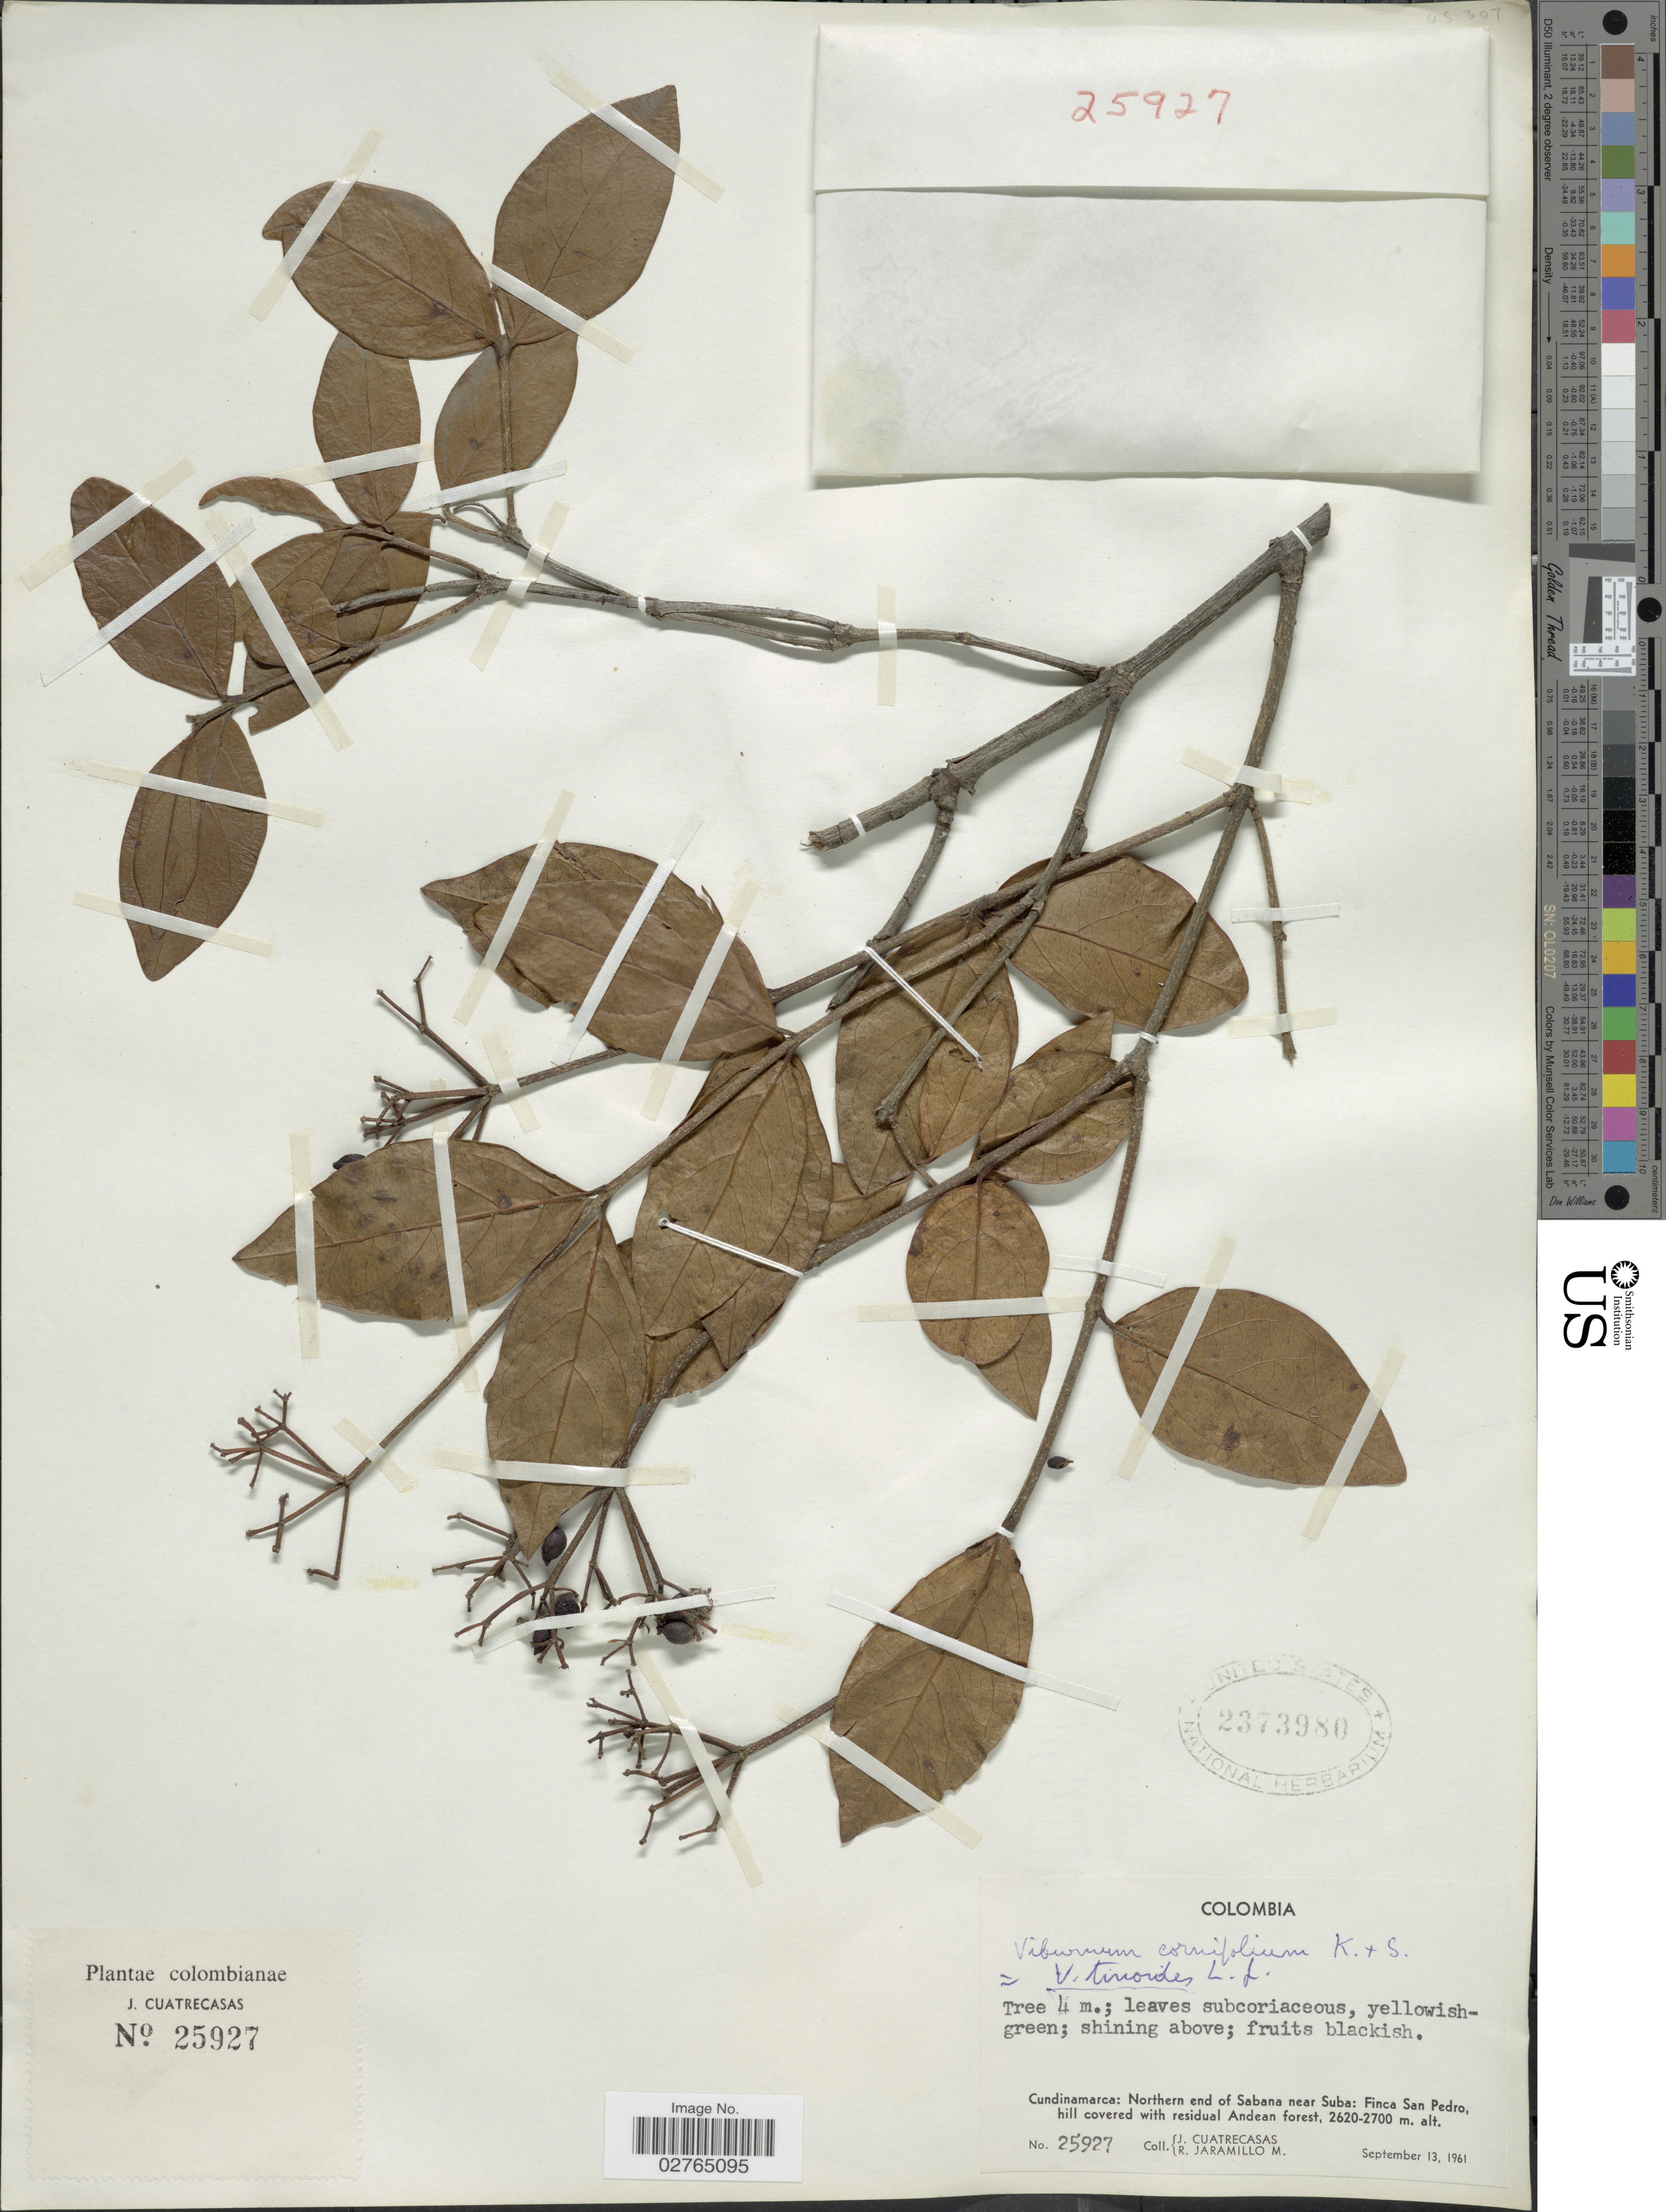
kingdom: Plantae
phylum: Tracheophyta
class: Magnoliopsida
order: Dipsacales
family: Viburnaceae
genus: Viburnum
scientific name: Viburnum cornifolium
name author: Killip & A.C. Sm.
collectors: J. Cuatrecasas & R. Jaramillo M.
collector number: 25927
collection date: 1961-09-13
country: Colombia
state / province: Cundinamarca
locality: Northern end of Sabana near Suba: Finca San Pedro.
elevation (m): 2620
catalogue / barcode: US 2373980